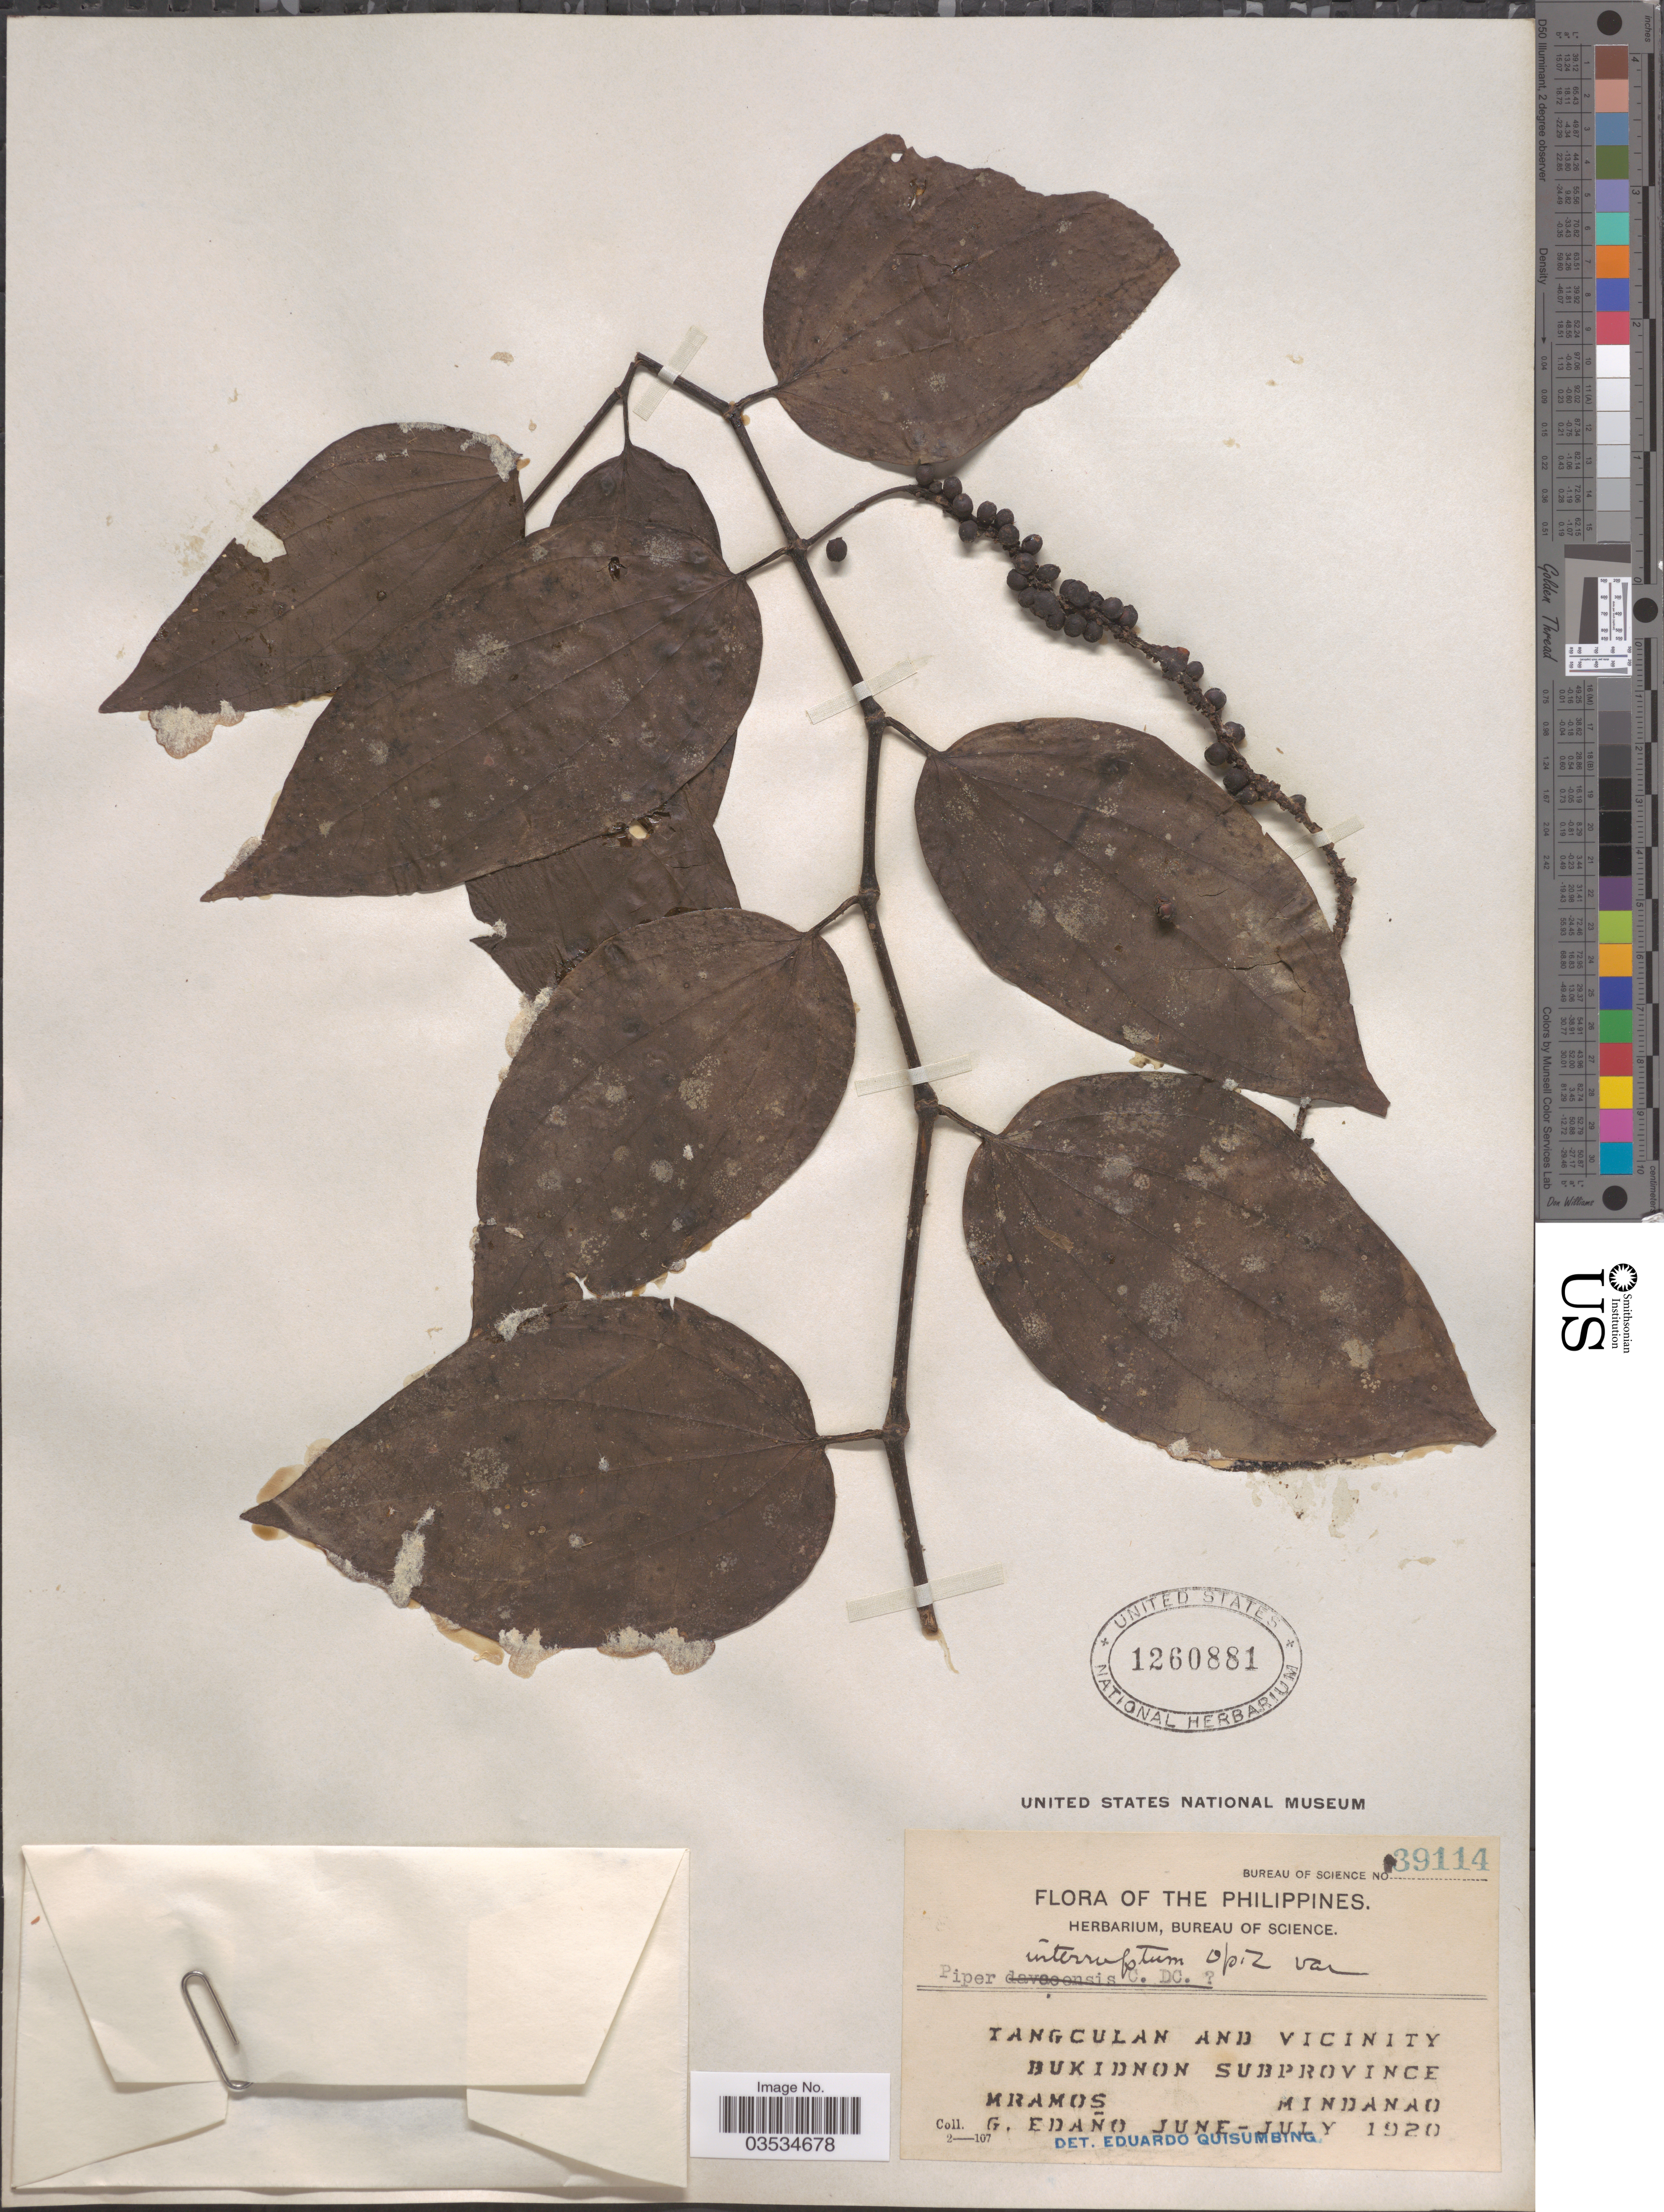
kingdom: Plantae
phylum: Tracheophyta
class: Magnoliopsida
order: Piperales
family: Piperaceae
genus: Piper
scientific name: Piper interruptum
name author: Opiz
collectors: M. Ramos & G. Edaño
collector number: Bureau of Science 39114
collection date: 1920-06/1920-07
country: Philippines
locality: Tangculan and vicinity. Bukidnon Subprovince. Mindanao.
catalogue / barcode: US 1260881